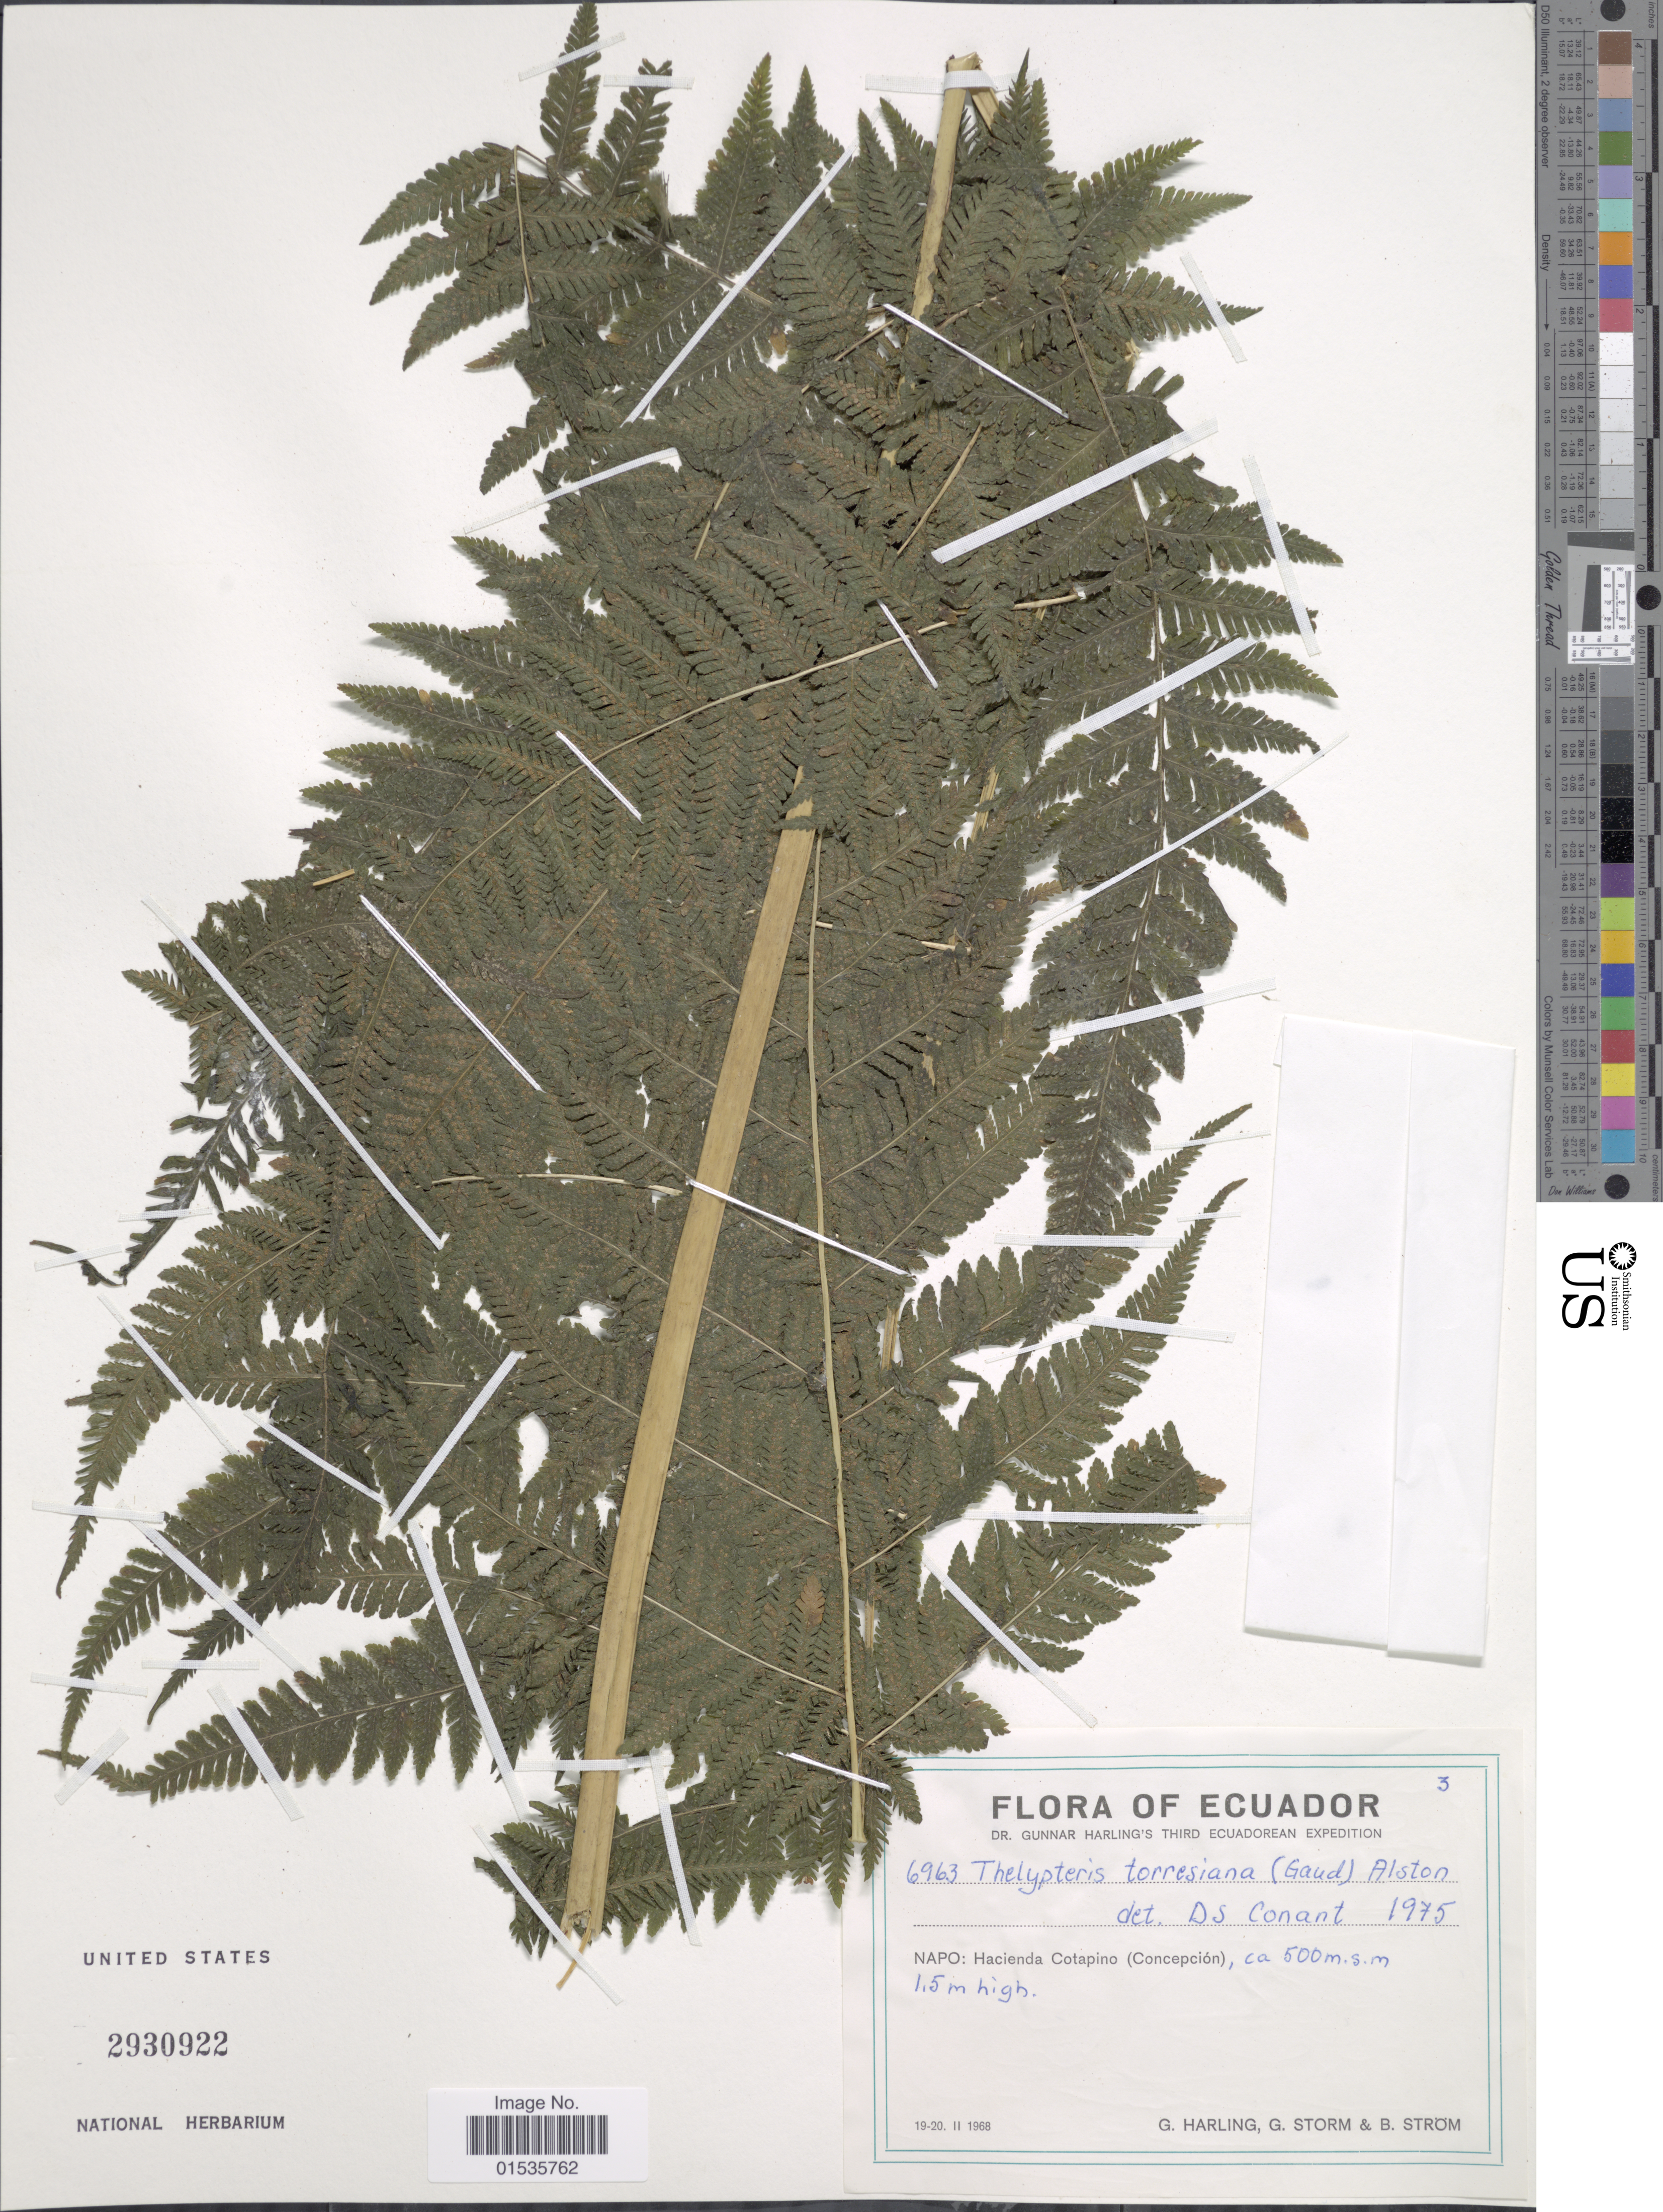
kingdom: Plantae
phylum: Tracheophyta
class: Polypodiopsida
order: Polypodiales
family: Thelypteridaceae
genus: Macrothelypteris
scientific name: Macrothelypteris torresiana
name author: (Gaudich.) Ching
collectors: G. Harling, G. Storm & B. Storm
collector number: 6963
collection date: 1968-02-19/1968-02-20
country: Ecuador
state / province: Napo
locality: Ecuador, Napo: Hacienda Cotapino (Concepcion).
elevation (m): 500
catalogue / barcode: US 2930922